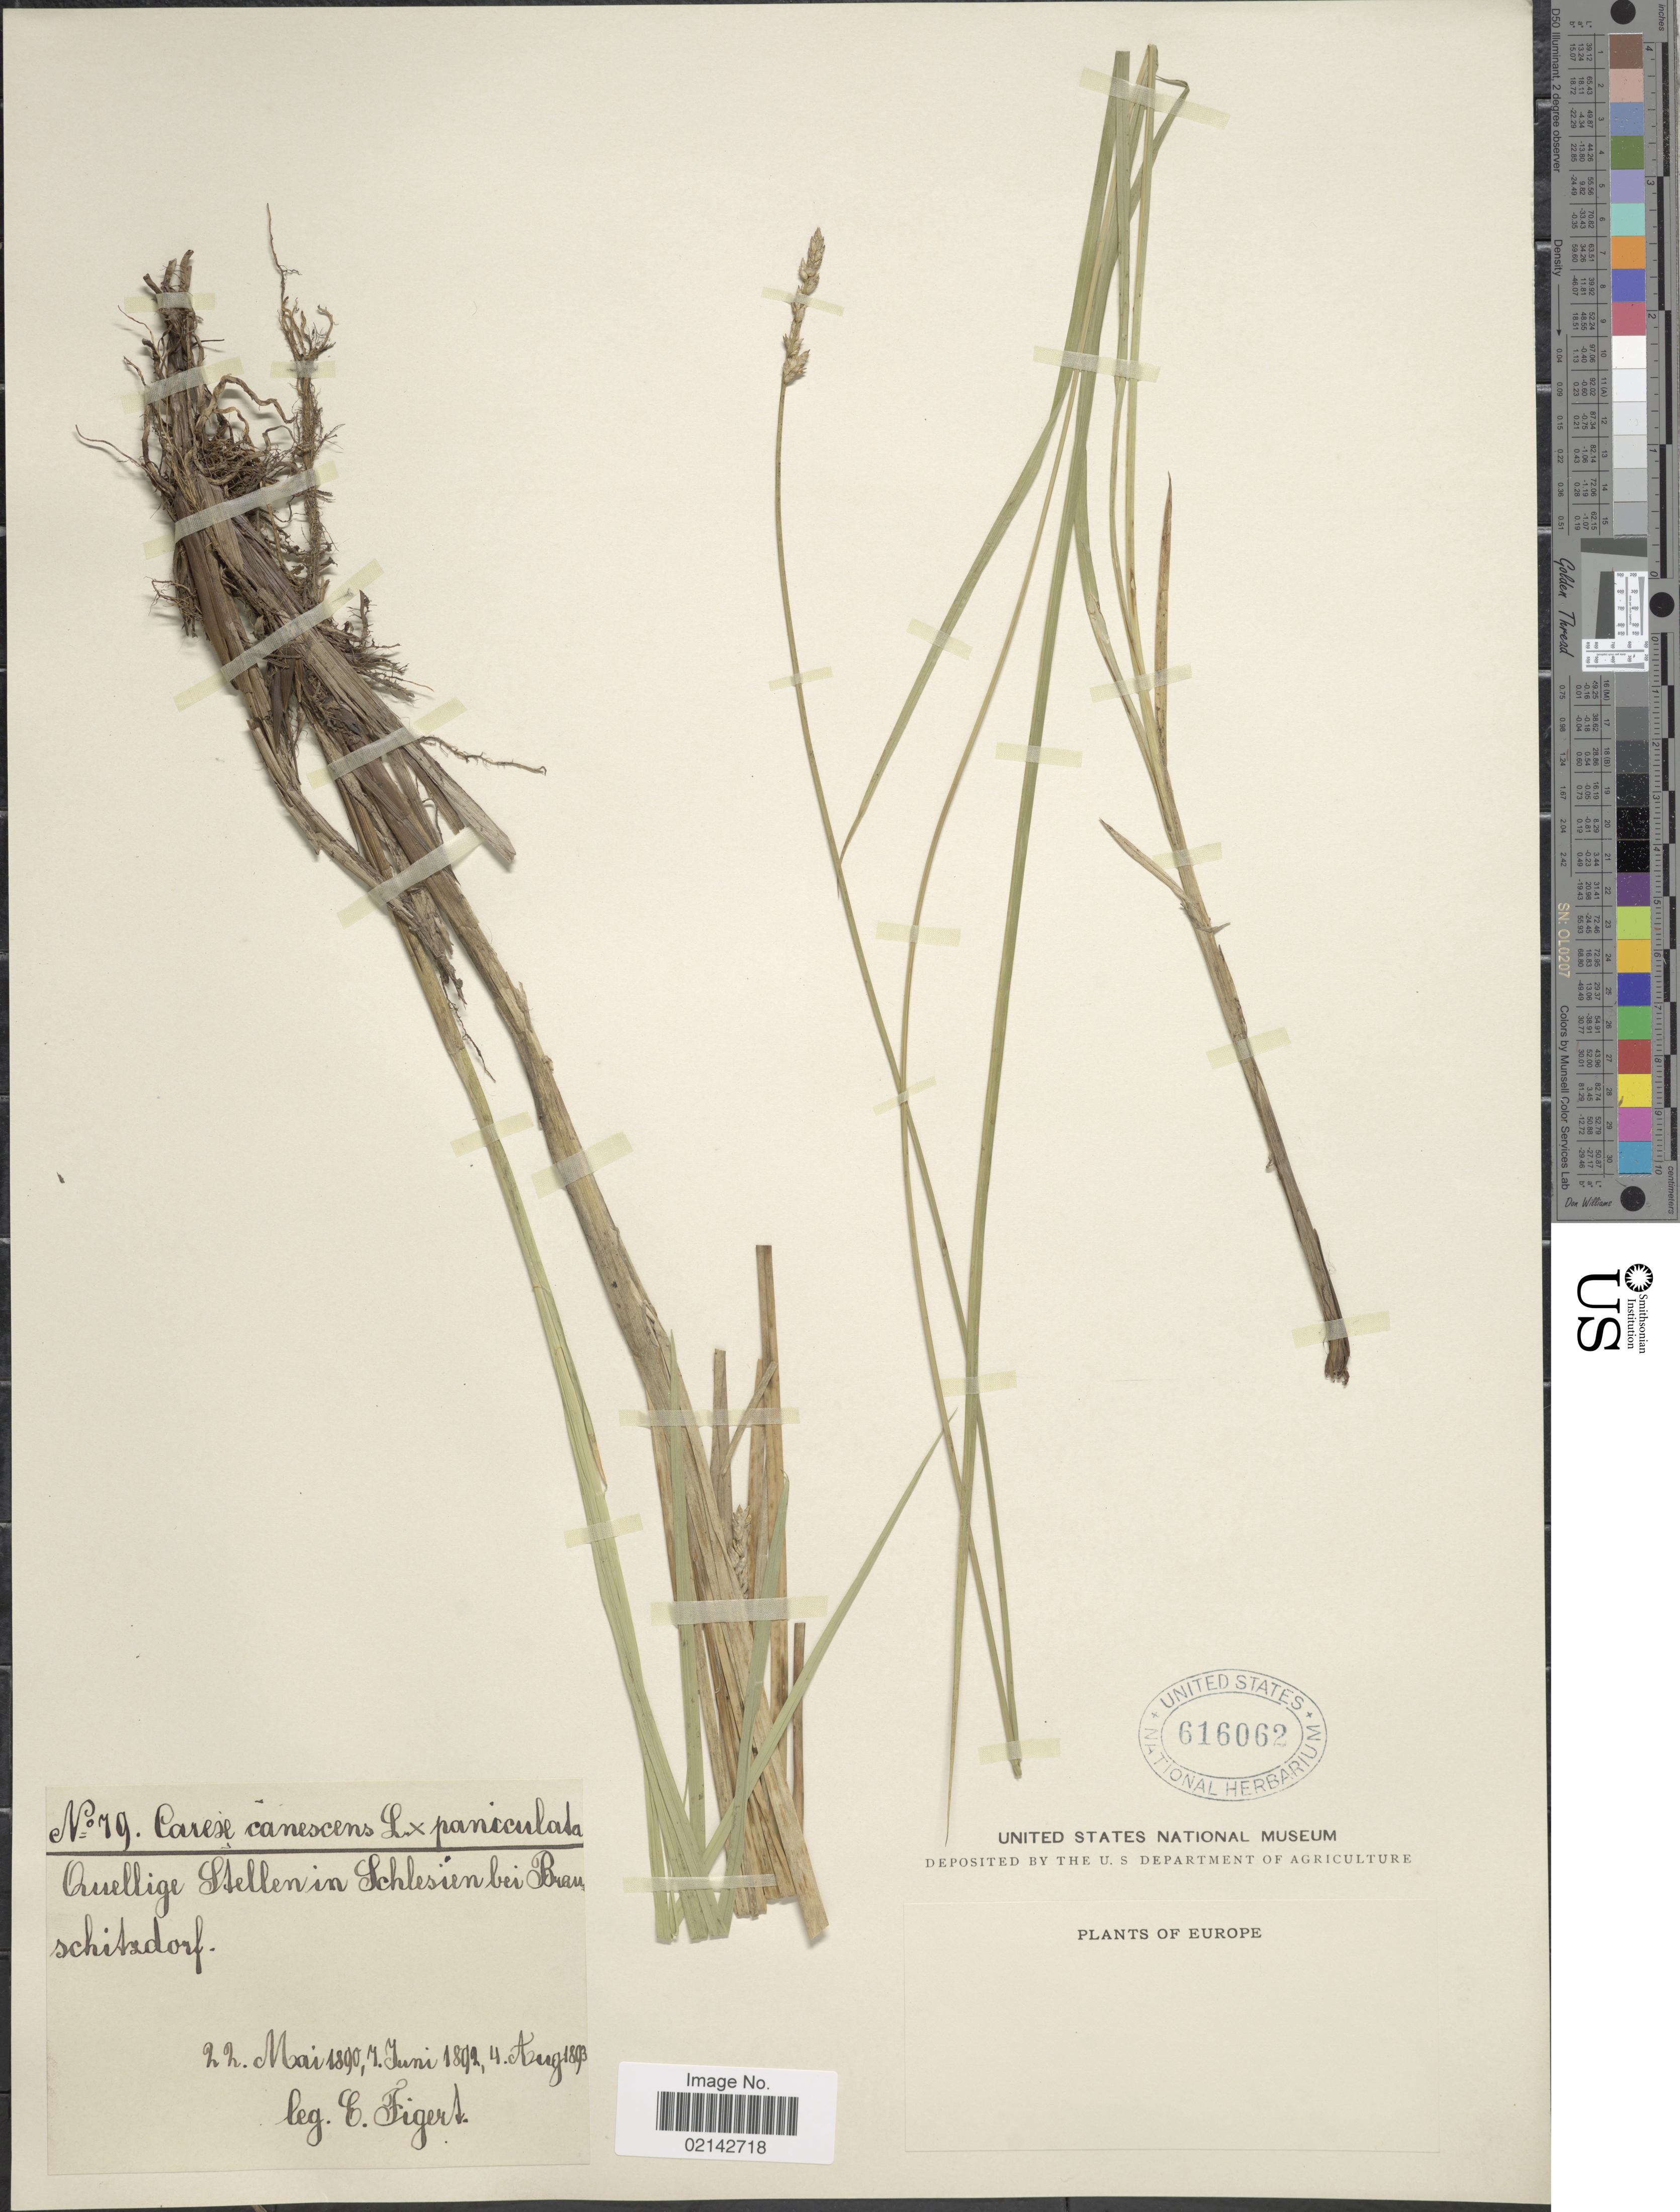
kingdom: Plantae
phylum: Tracheophyta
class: Liliopsida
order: Poales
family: Cyperaceae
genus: Carex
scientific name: Carex canescens var. canescens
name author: L.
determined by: Strong, Mark T., (BOT), Smithsonian Institution - National Museum of Natural History (UNITED STATES)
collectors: C. Figert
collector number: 19*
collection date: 1890-05-22/1893-08-04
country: Germany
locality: Quellige Stellen in Schlesien bei Brauschitsdorf [interpreted]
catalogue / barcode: US 616062